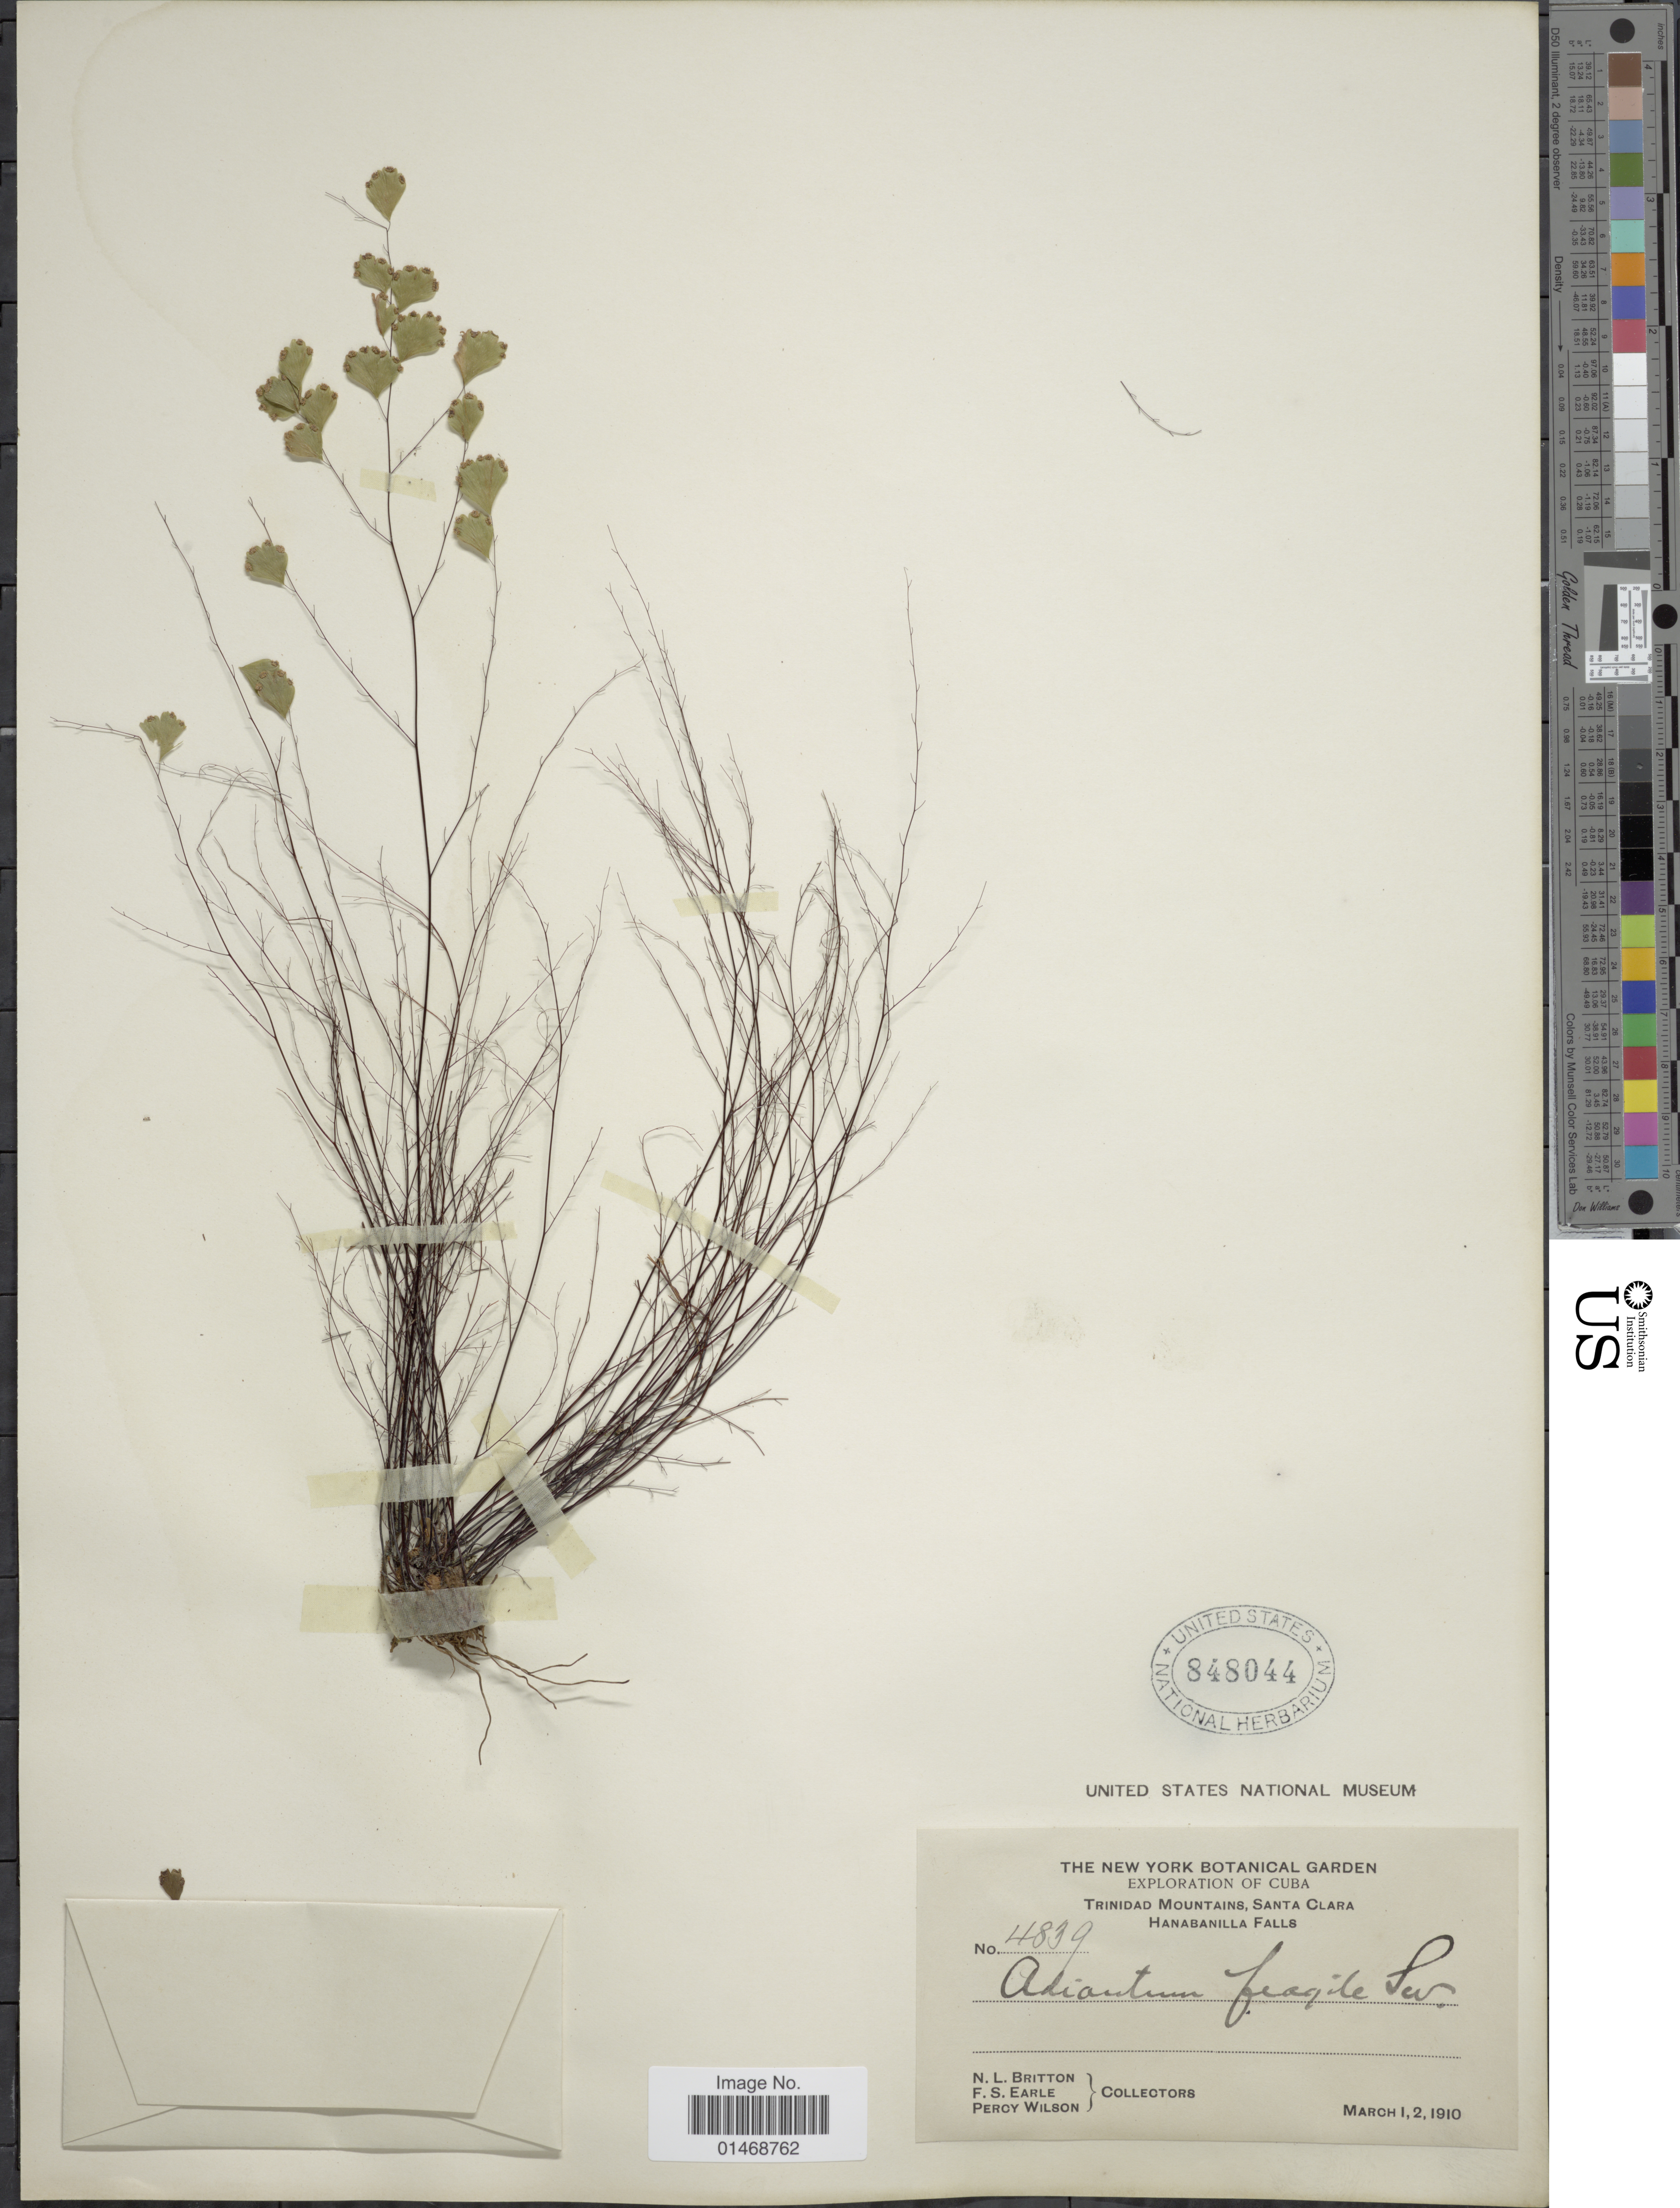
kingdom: Plantae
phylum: Tracheophyta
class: Polypodiopsida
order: Polypodiales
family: Pteridaceae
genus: Adiantum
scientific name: Adiantum fragile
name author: Sw.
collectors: N. Britton, F. S. Earle & P. Wilson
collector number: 4839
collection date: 1910-03-01/1910-03-02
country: Cuba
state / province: Las Villas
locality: Trinidad Mountains, Santa Clara, Hanabanilla Falls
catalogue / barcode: US 848044